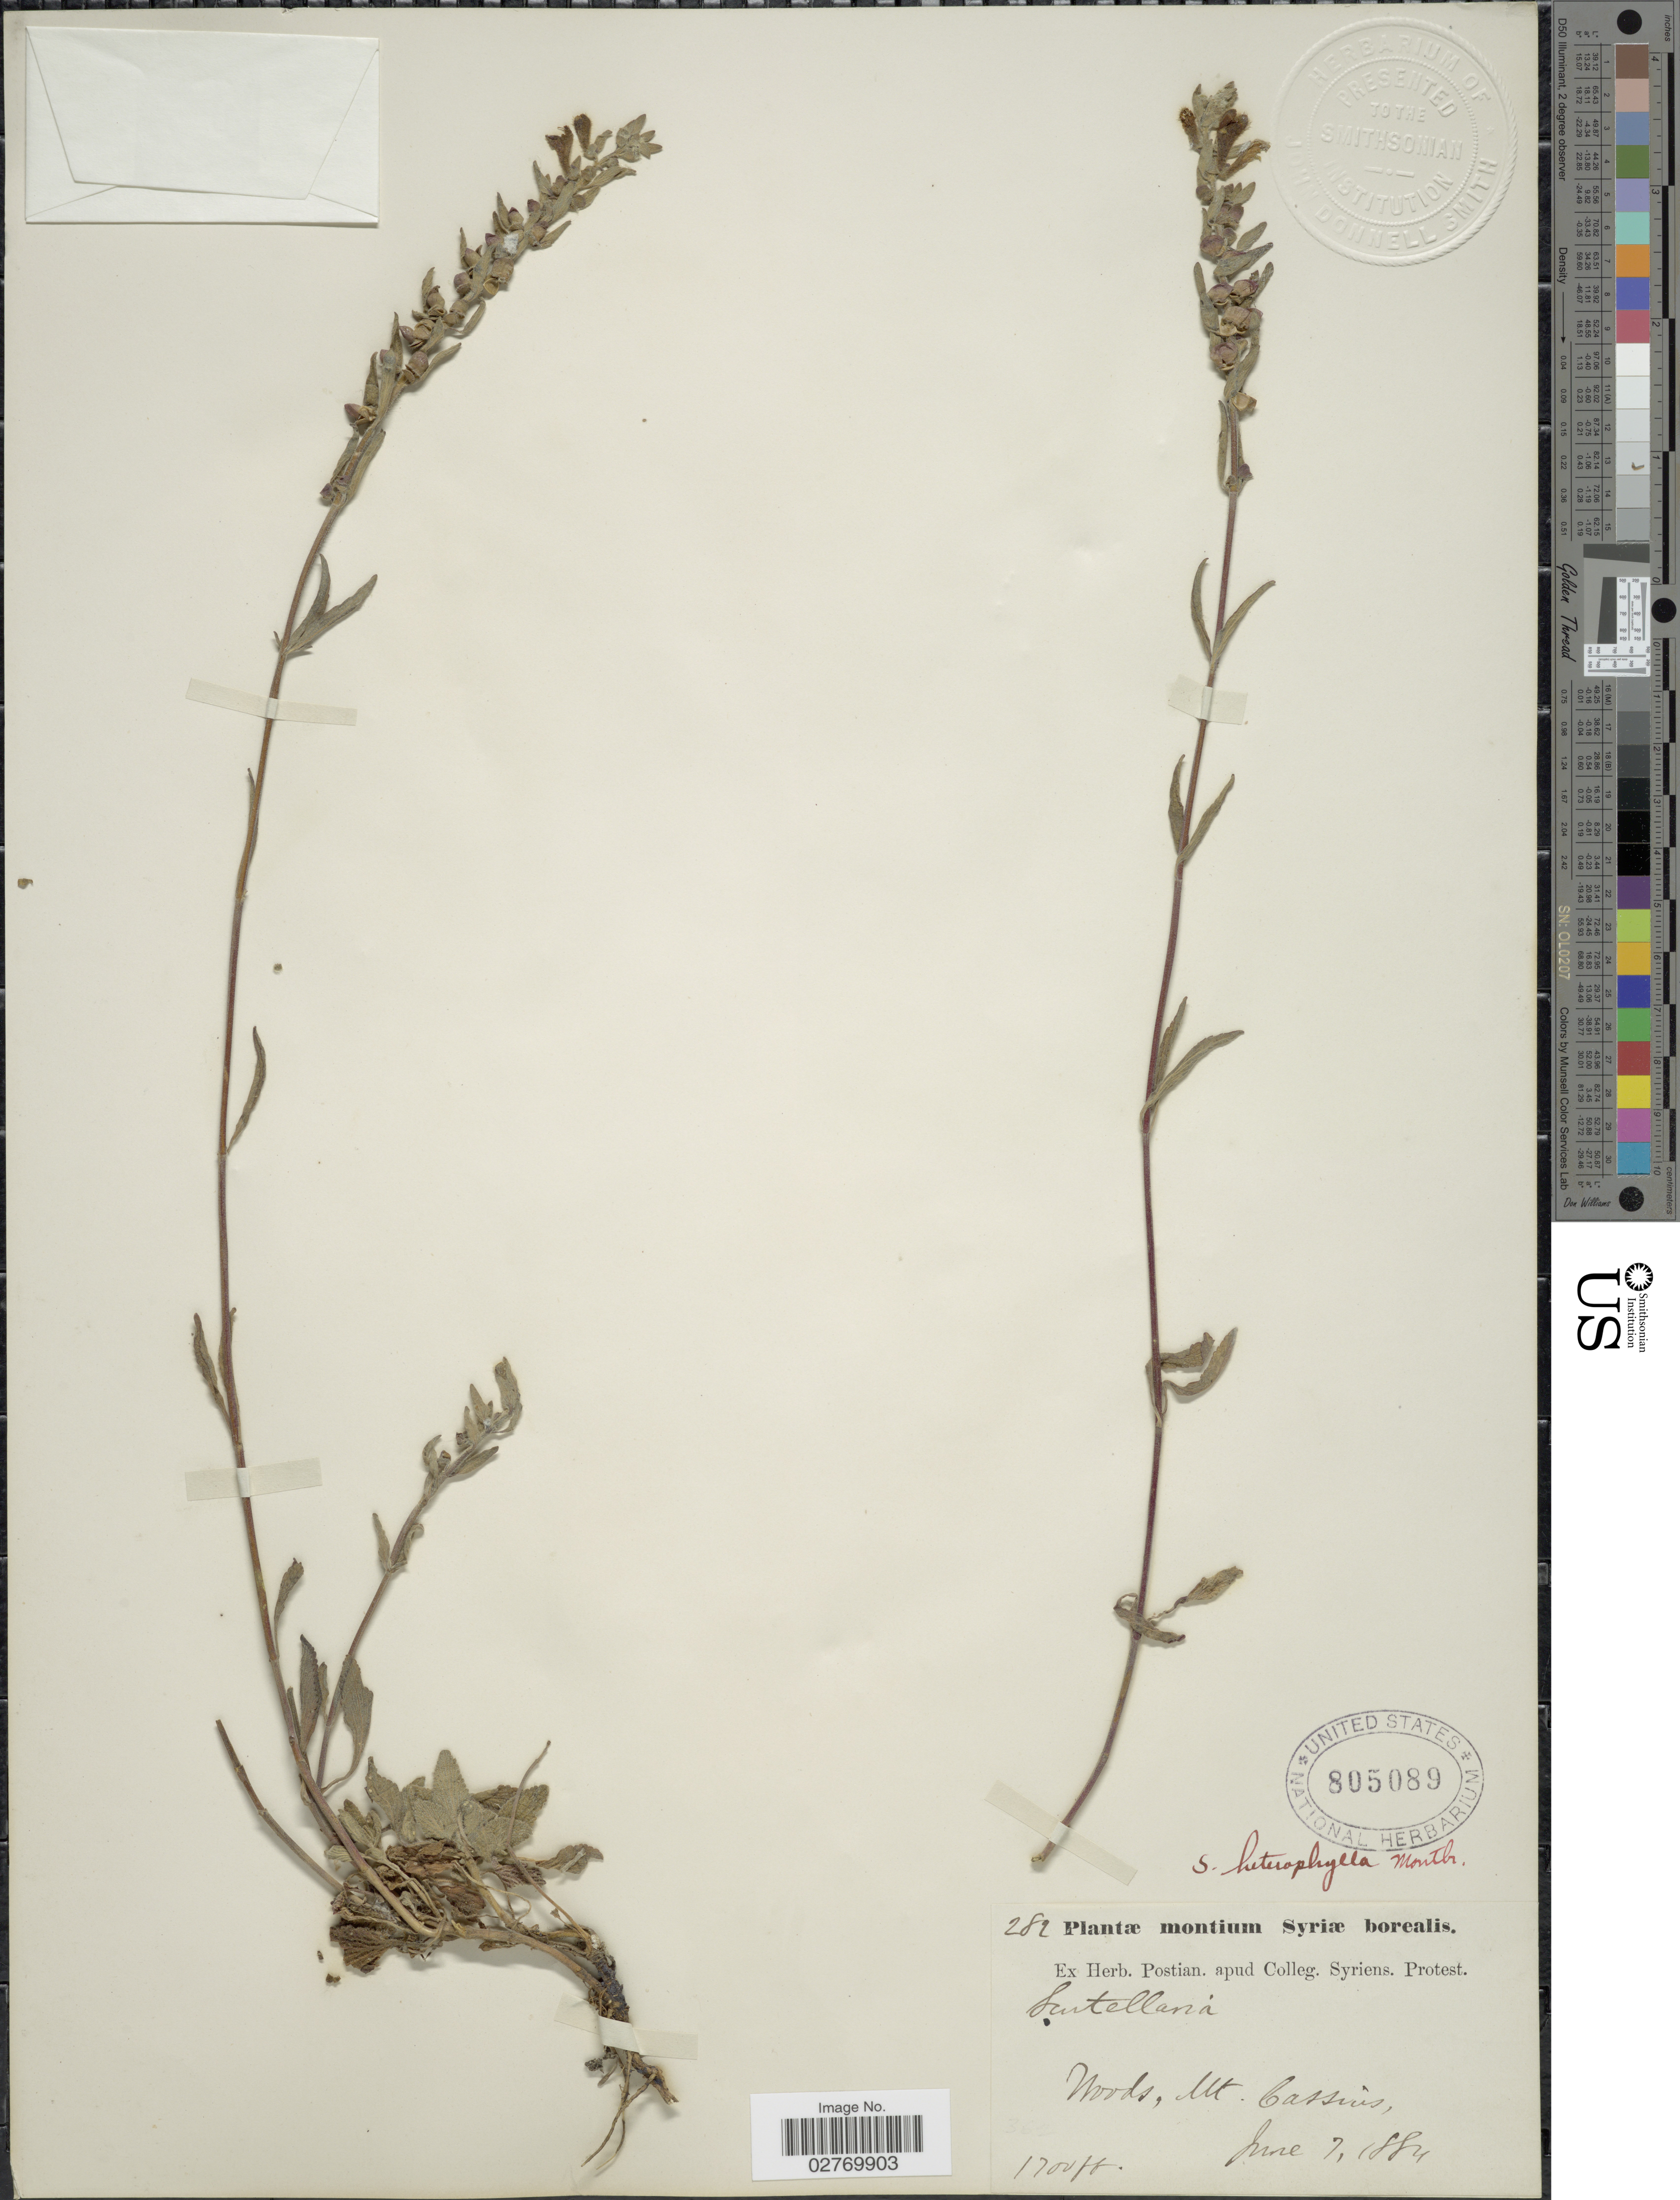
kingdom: Plantae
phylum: Tracheophyta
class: Magnoliopsida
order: Lamiales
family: Lamiaceae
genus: Scutellaria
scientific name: Scutellaria heterophylla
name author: Montbret & Aucher ex Benth.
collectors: ex herb. Postian. apud Colleg. Syriens. Protest. USE "Fannie P. A. Shepard" (10308853) AS PRIMARY COLLECTOR INSTEAD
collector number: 282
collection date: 1884-06-07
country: Syria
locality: Montium Syriæ borealis. Mt. Cassius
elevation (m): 518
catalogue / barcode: US 805089